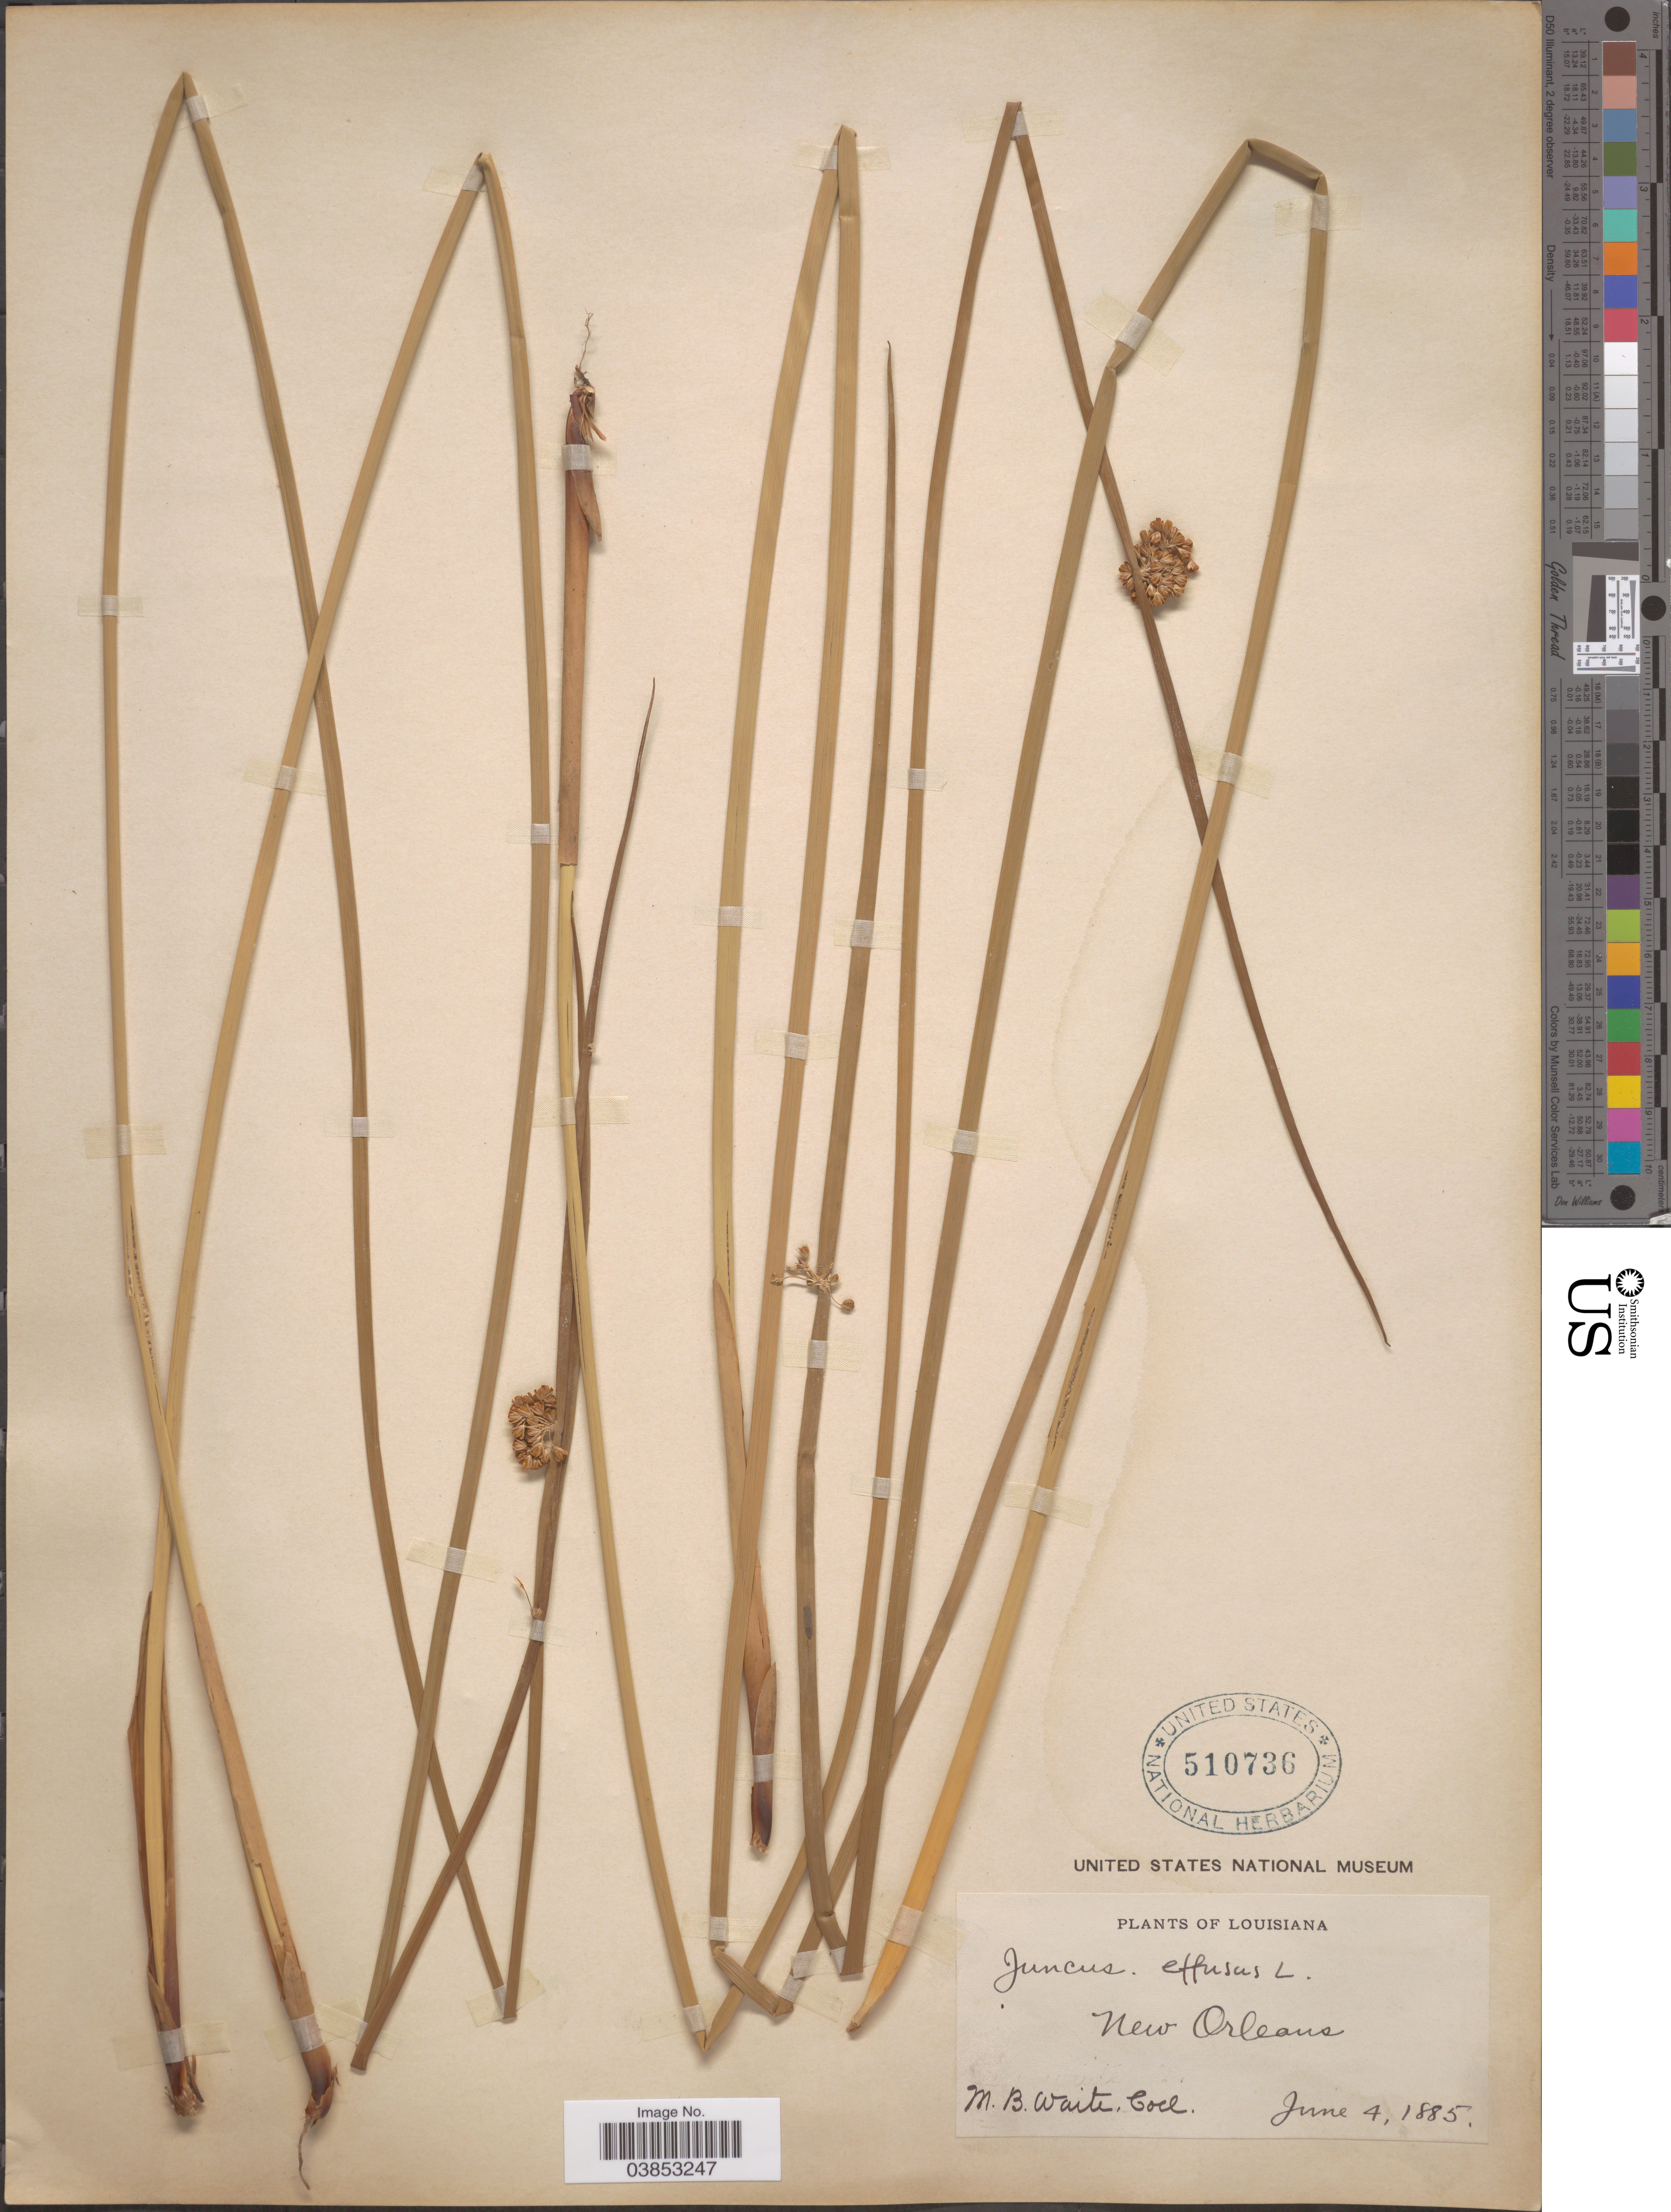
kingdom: Plantae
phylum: Tracheophyta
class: Liliopsida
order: Poales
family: Juncaceae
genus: Juncus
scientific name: Juncus effusus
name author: L.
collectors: M. B. Waite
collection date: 1885-06-04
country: United States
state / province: Louisiana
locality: New Orleans.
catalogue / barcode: US 510736